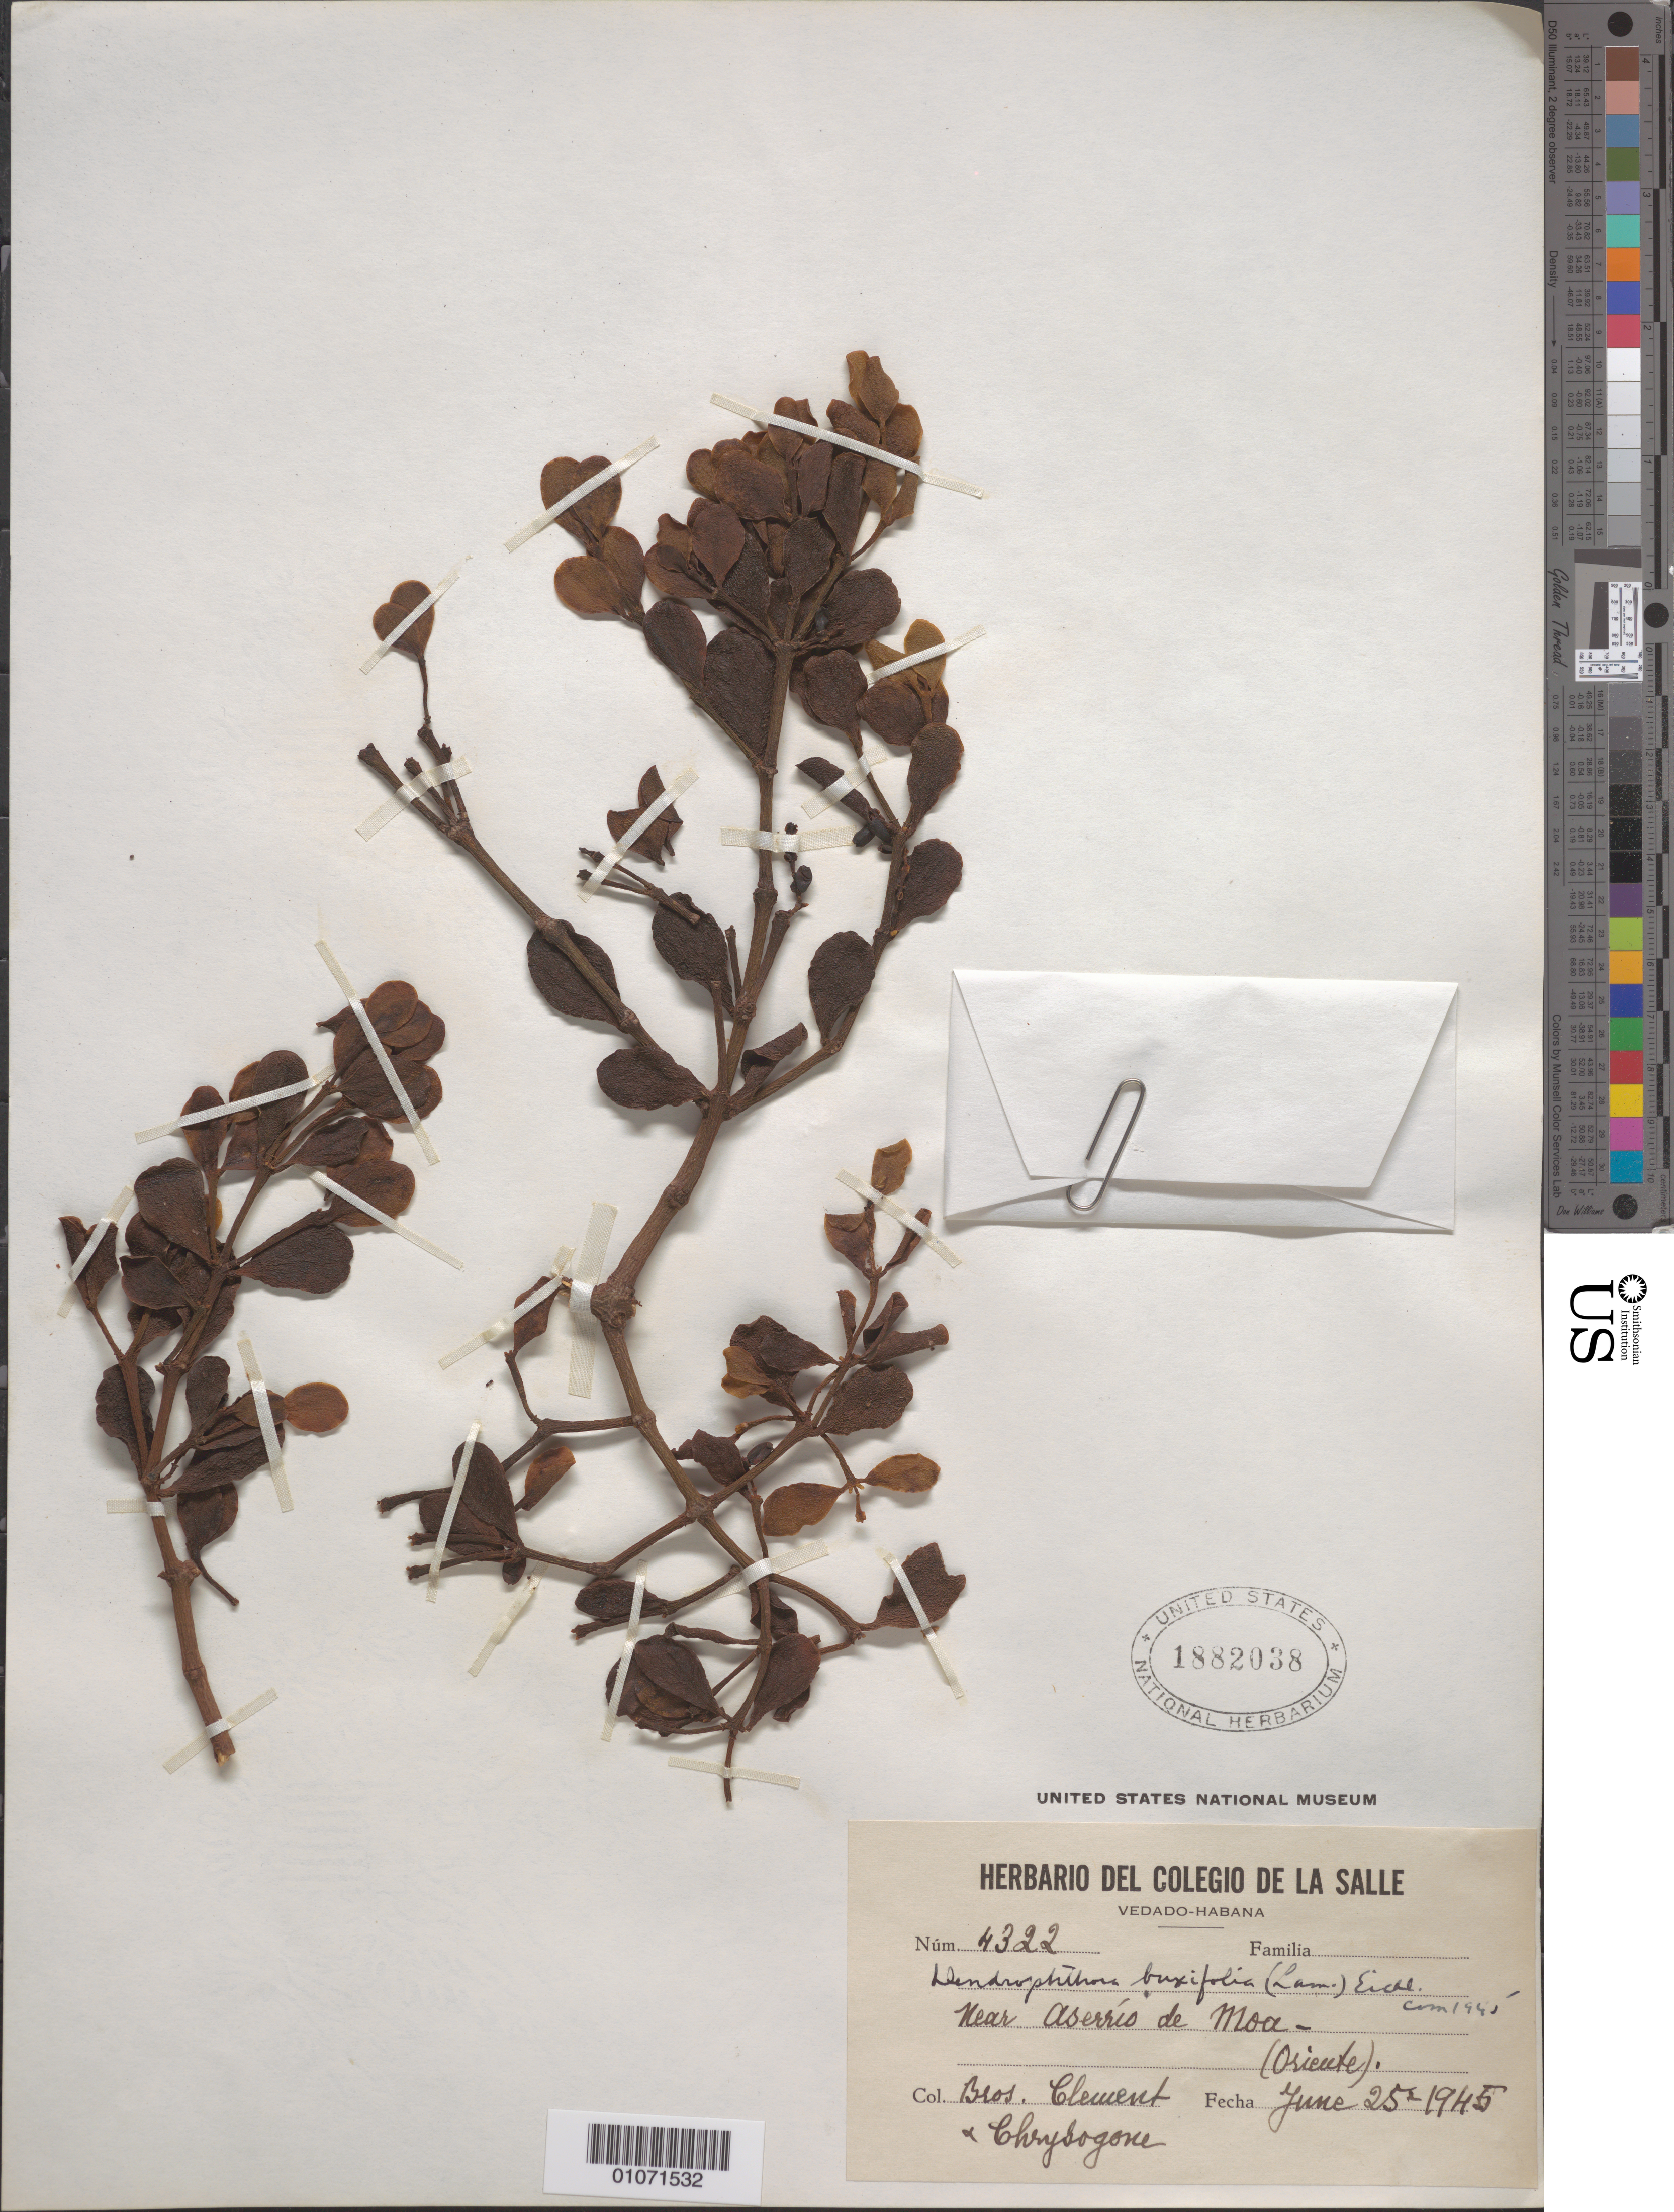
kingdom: Plantae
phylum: Tracheophyta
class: Magnoliopsida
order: Santalales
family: Viscaceae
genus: Dendrophthora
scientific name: Dendrophthora buxifolia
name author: (Lam.) Eichler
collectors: B. Clement & B. Chrysogone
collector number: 4322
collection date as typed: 25 Jun 1945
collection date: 1945-06-25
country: Cuba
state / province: Holguín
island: Cuba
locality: Near aberrio de Moa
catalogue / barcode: US 1882038